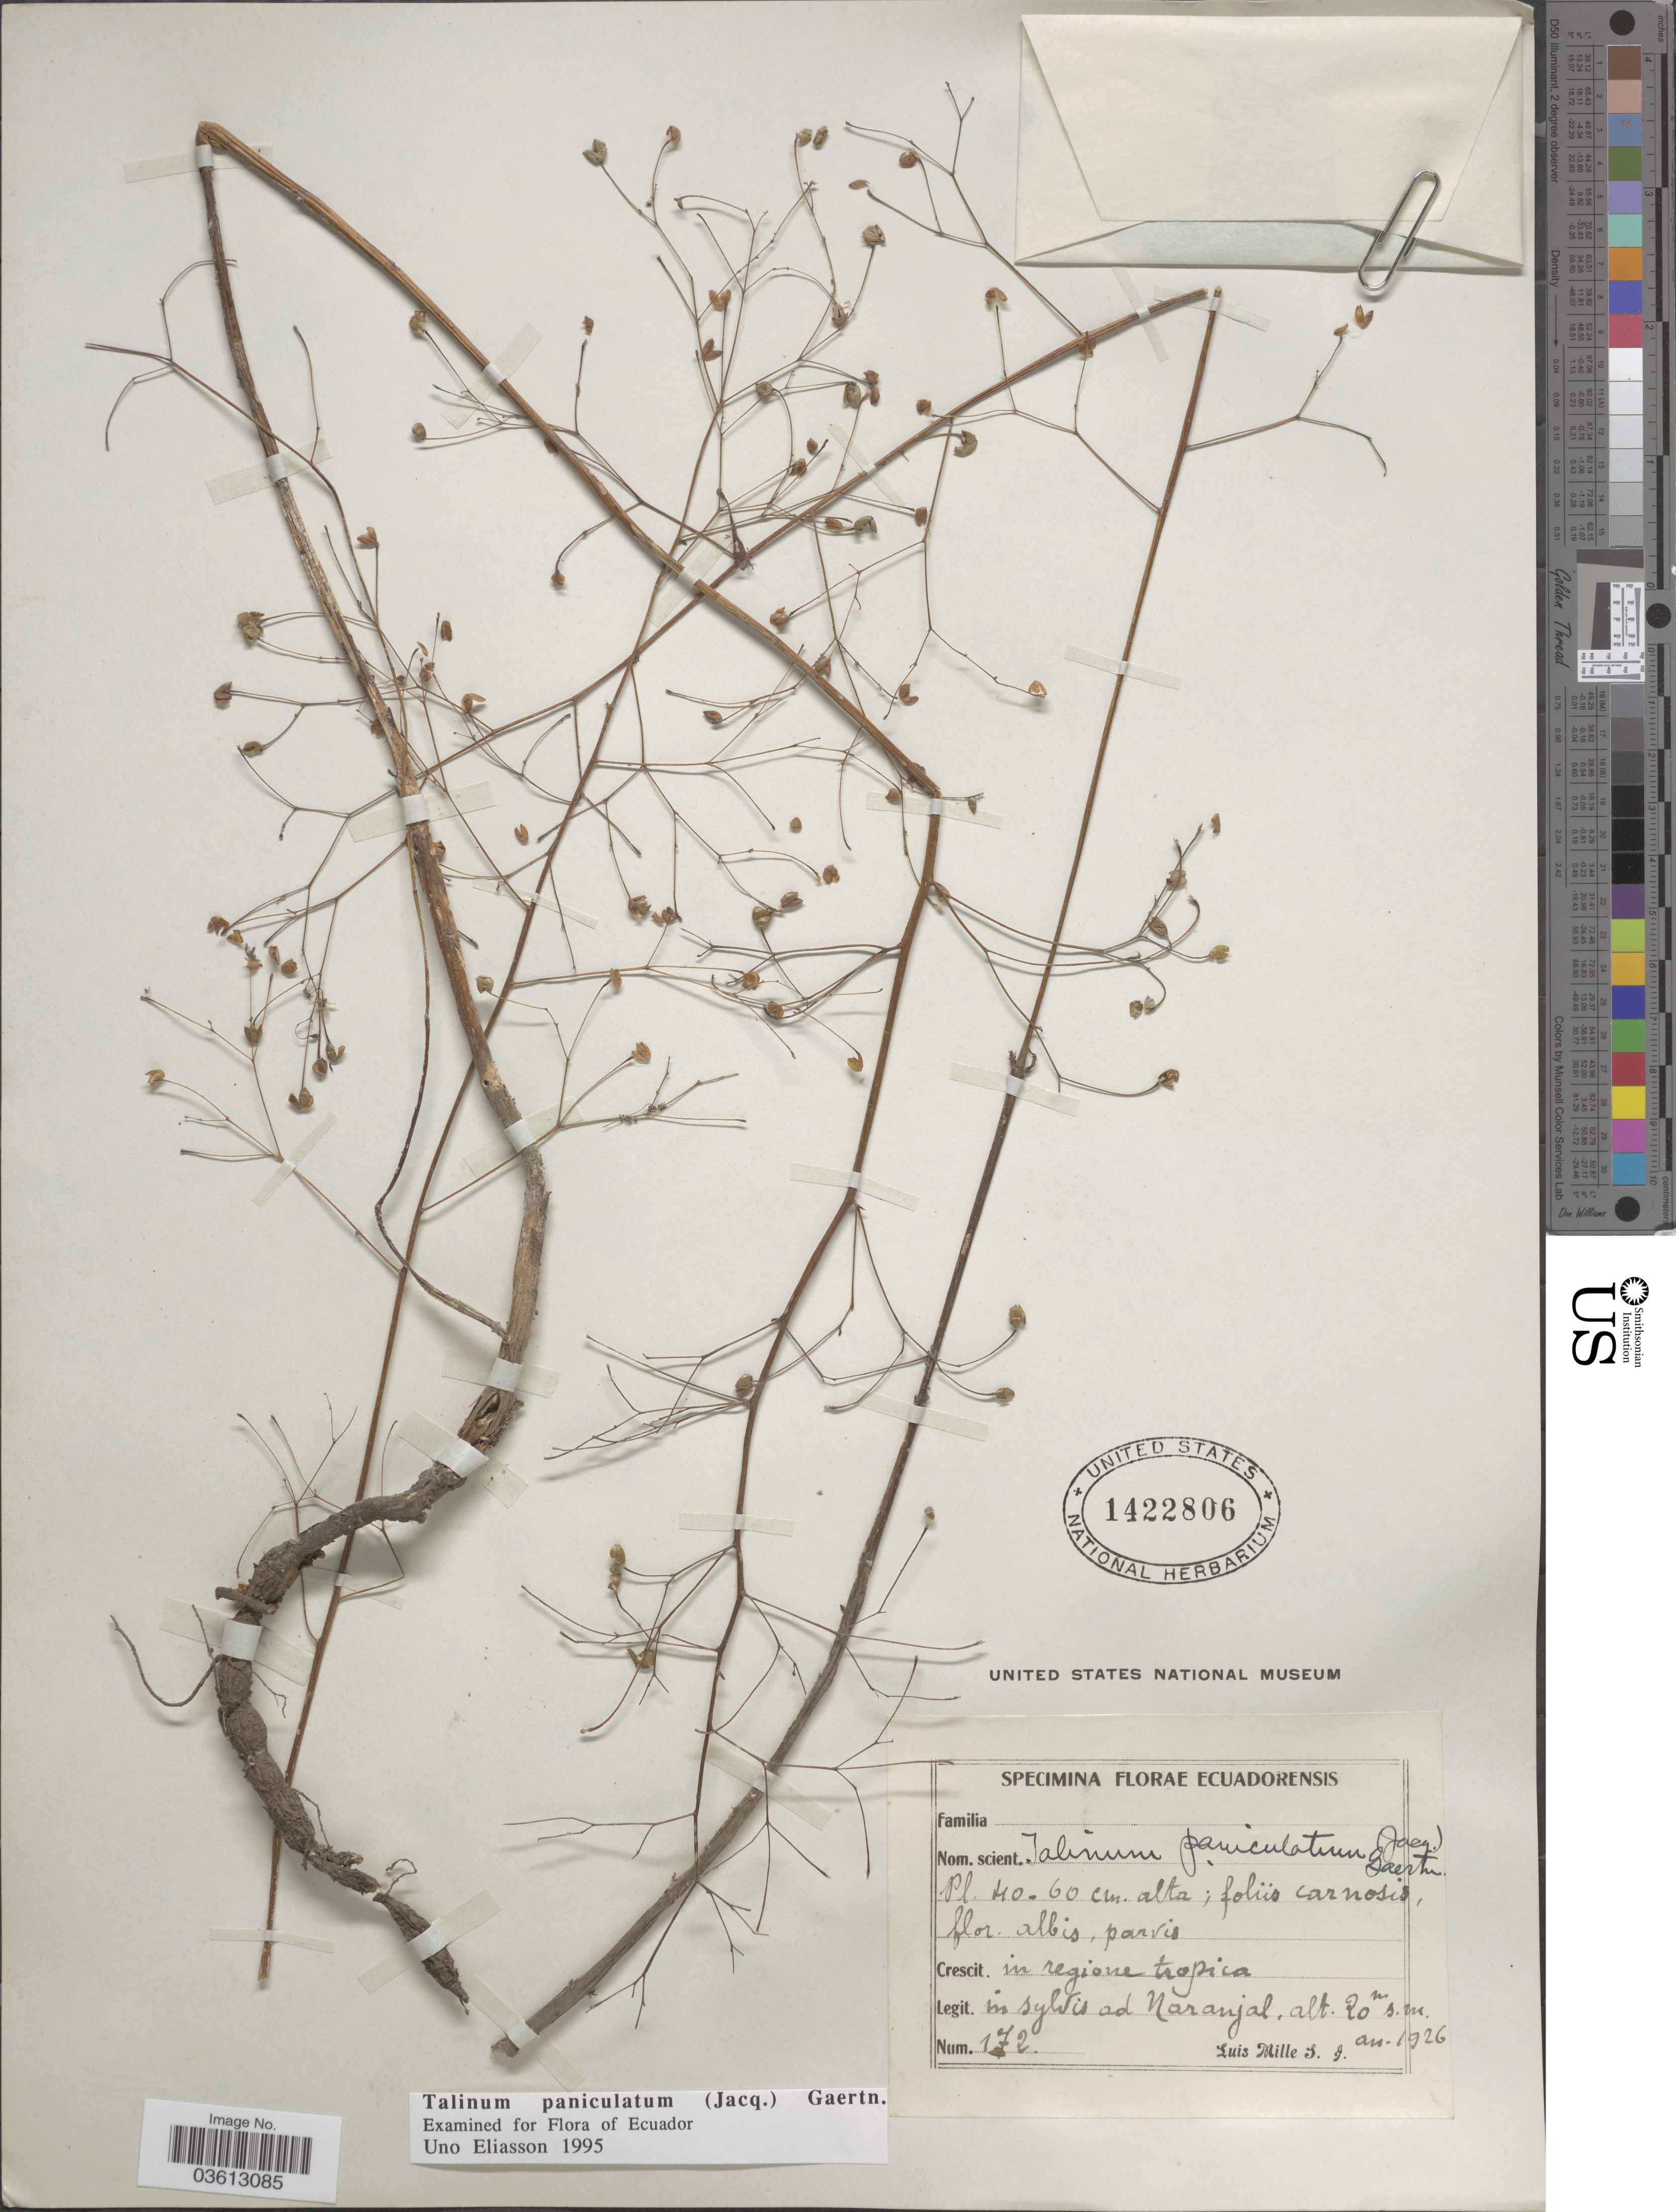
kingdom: Plantae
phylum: Tracheophyta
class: Magnoliopsida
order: Caryophyllales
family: Talinaceae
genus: Talinum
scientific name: Talinum paniculatum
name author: (Jacq.) Gaertn.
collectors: L. Mille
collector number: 172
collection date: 1926-08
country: Ecuador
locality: In sylvis ad Naranjal.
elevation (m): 20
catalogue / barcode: US 1422806